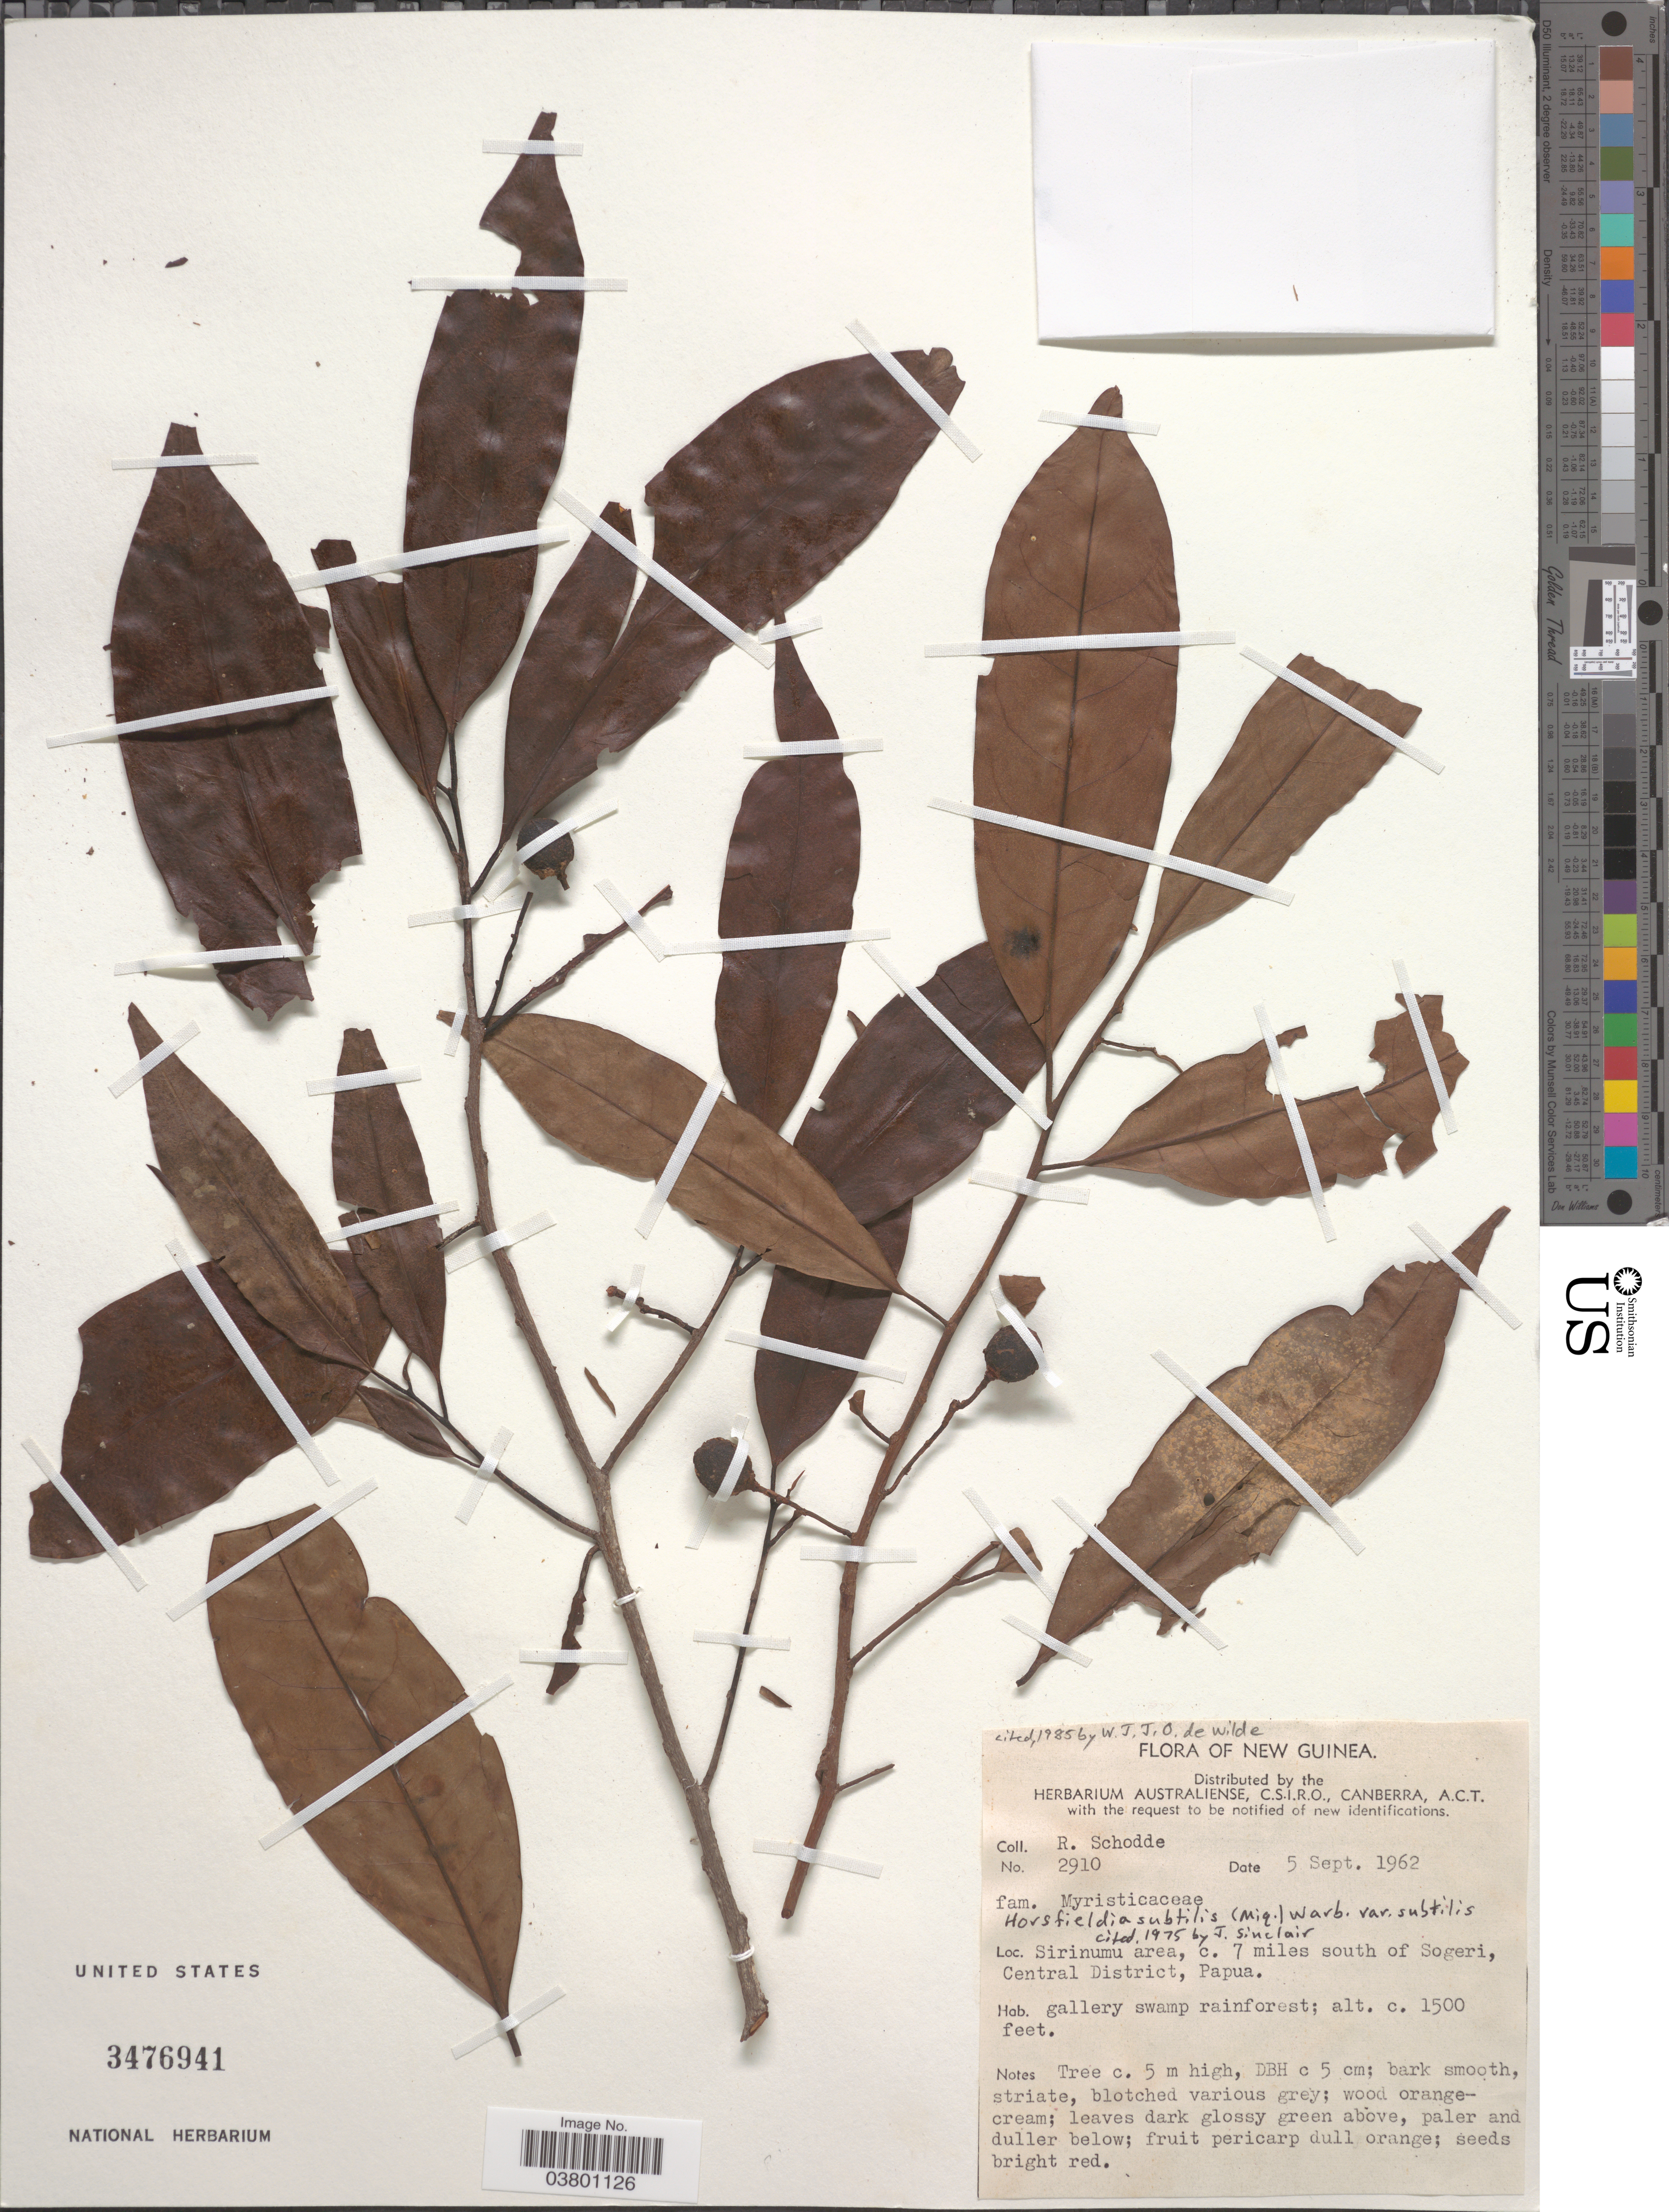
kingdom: Plantae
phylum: Tracheophyta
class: Magnoliopsida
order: Magnoliales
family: Myristicaceae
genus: Horsfieldia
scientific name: Horsfieldia subtilis var. subtilis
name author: Warb.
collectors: R. Schodde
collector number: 2910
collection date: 1962-09-05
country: Papua New Guinea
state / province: Central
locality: New Guinea. Sirinumu area, c. 7 miles south of Sogeri, Central District, Papua.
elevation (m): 457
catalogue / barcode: US 3476941